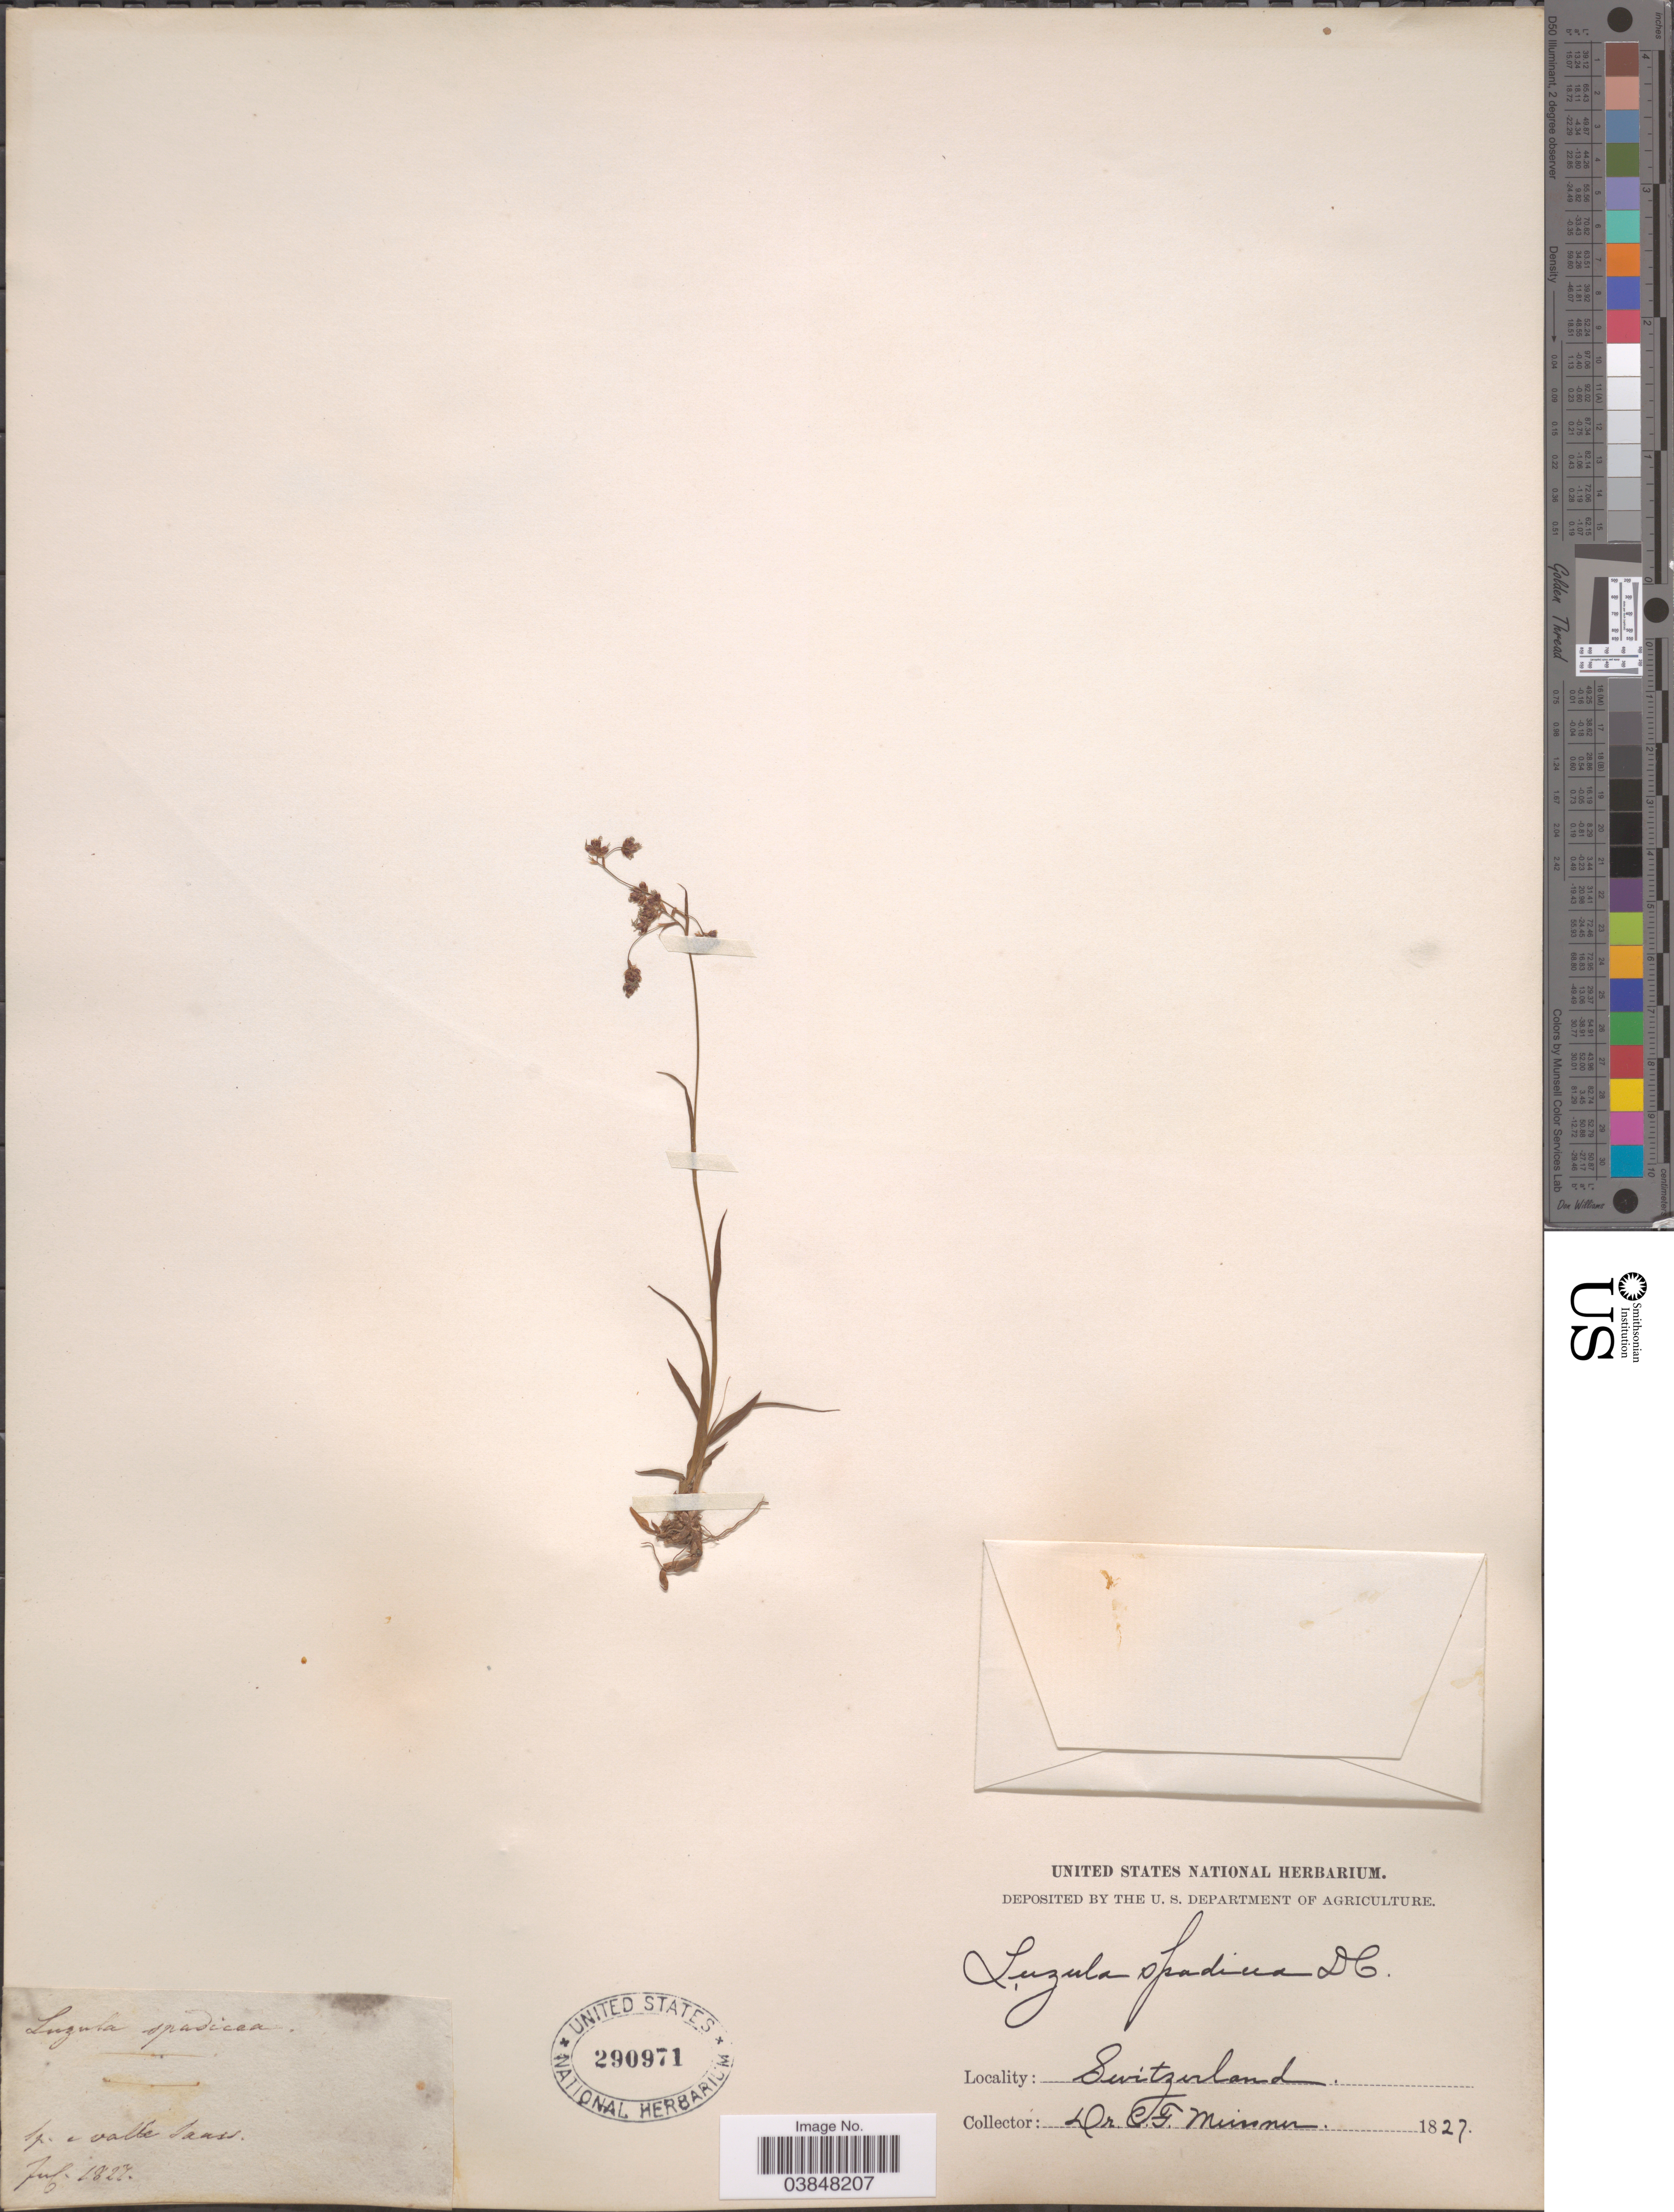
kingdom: Plantae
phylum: Tracheophyta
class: Liliopsida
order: Poales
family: Juncaceae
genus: Luzula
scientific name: Luzula spadicea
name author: DC.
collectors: C. F. D. Meisner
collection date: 1827-07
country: Switzerland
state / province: Valais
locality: Valle Saass (Saastal)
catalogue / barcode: US 290971